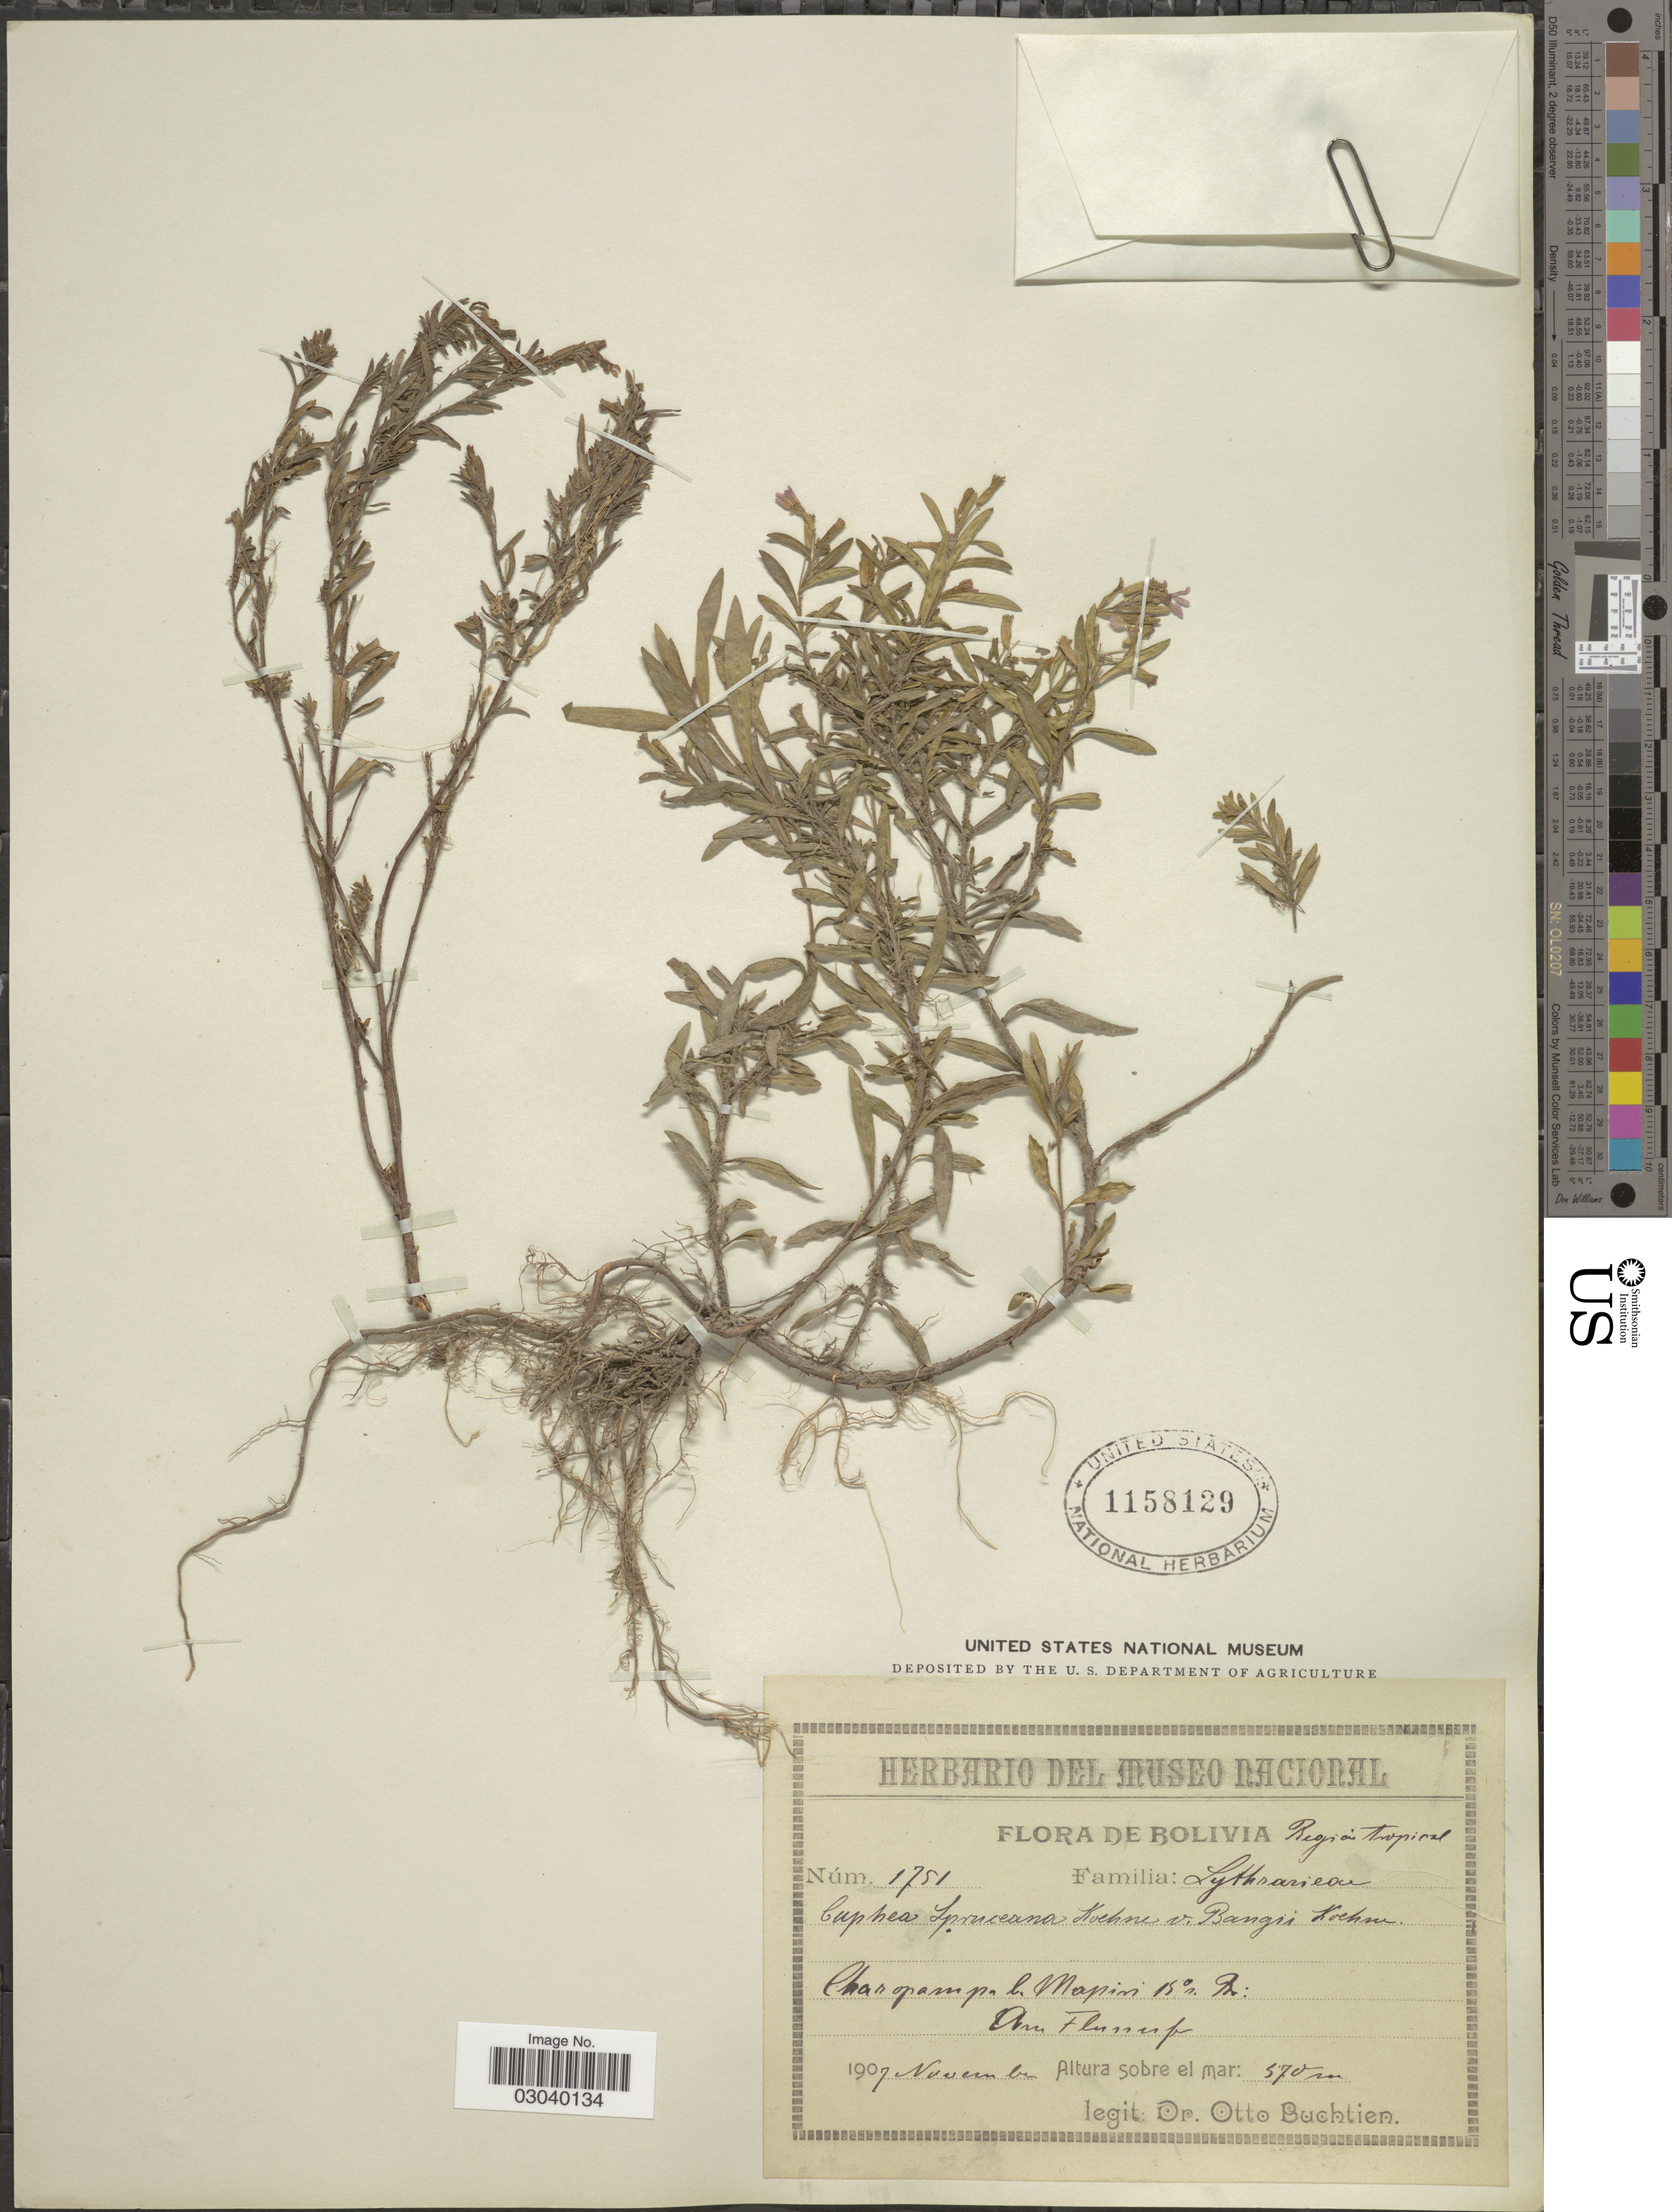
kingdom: Plantae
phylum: Tracheophyta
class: Magnoliopsida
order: Myrtales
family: Lythraceae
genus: Cuphea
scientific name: Cuphea spruceana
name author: Koehne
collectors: O. Buchtien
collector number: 1751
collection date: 1907-11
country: Bolivia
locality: Región tropical, Charopampa l. Mapiri 15°s. Br.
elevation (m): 570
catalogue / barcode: US 1158129